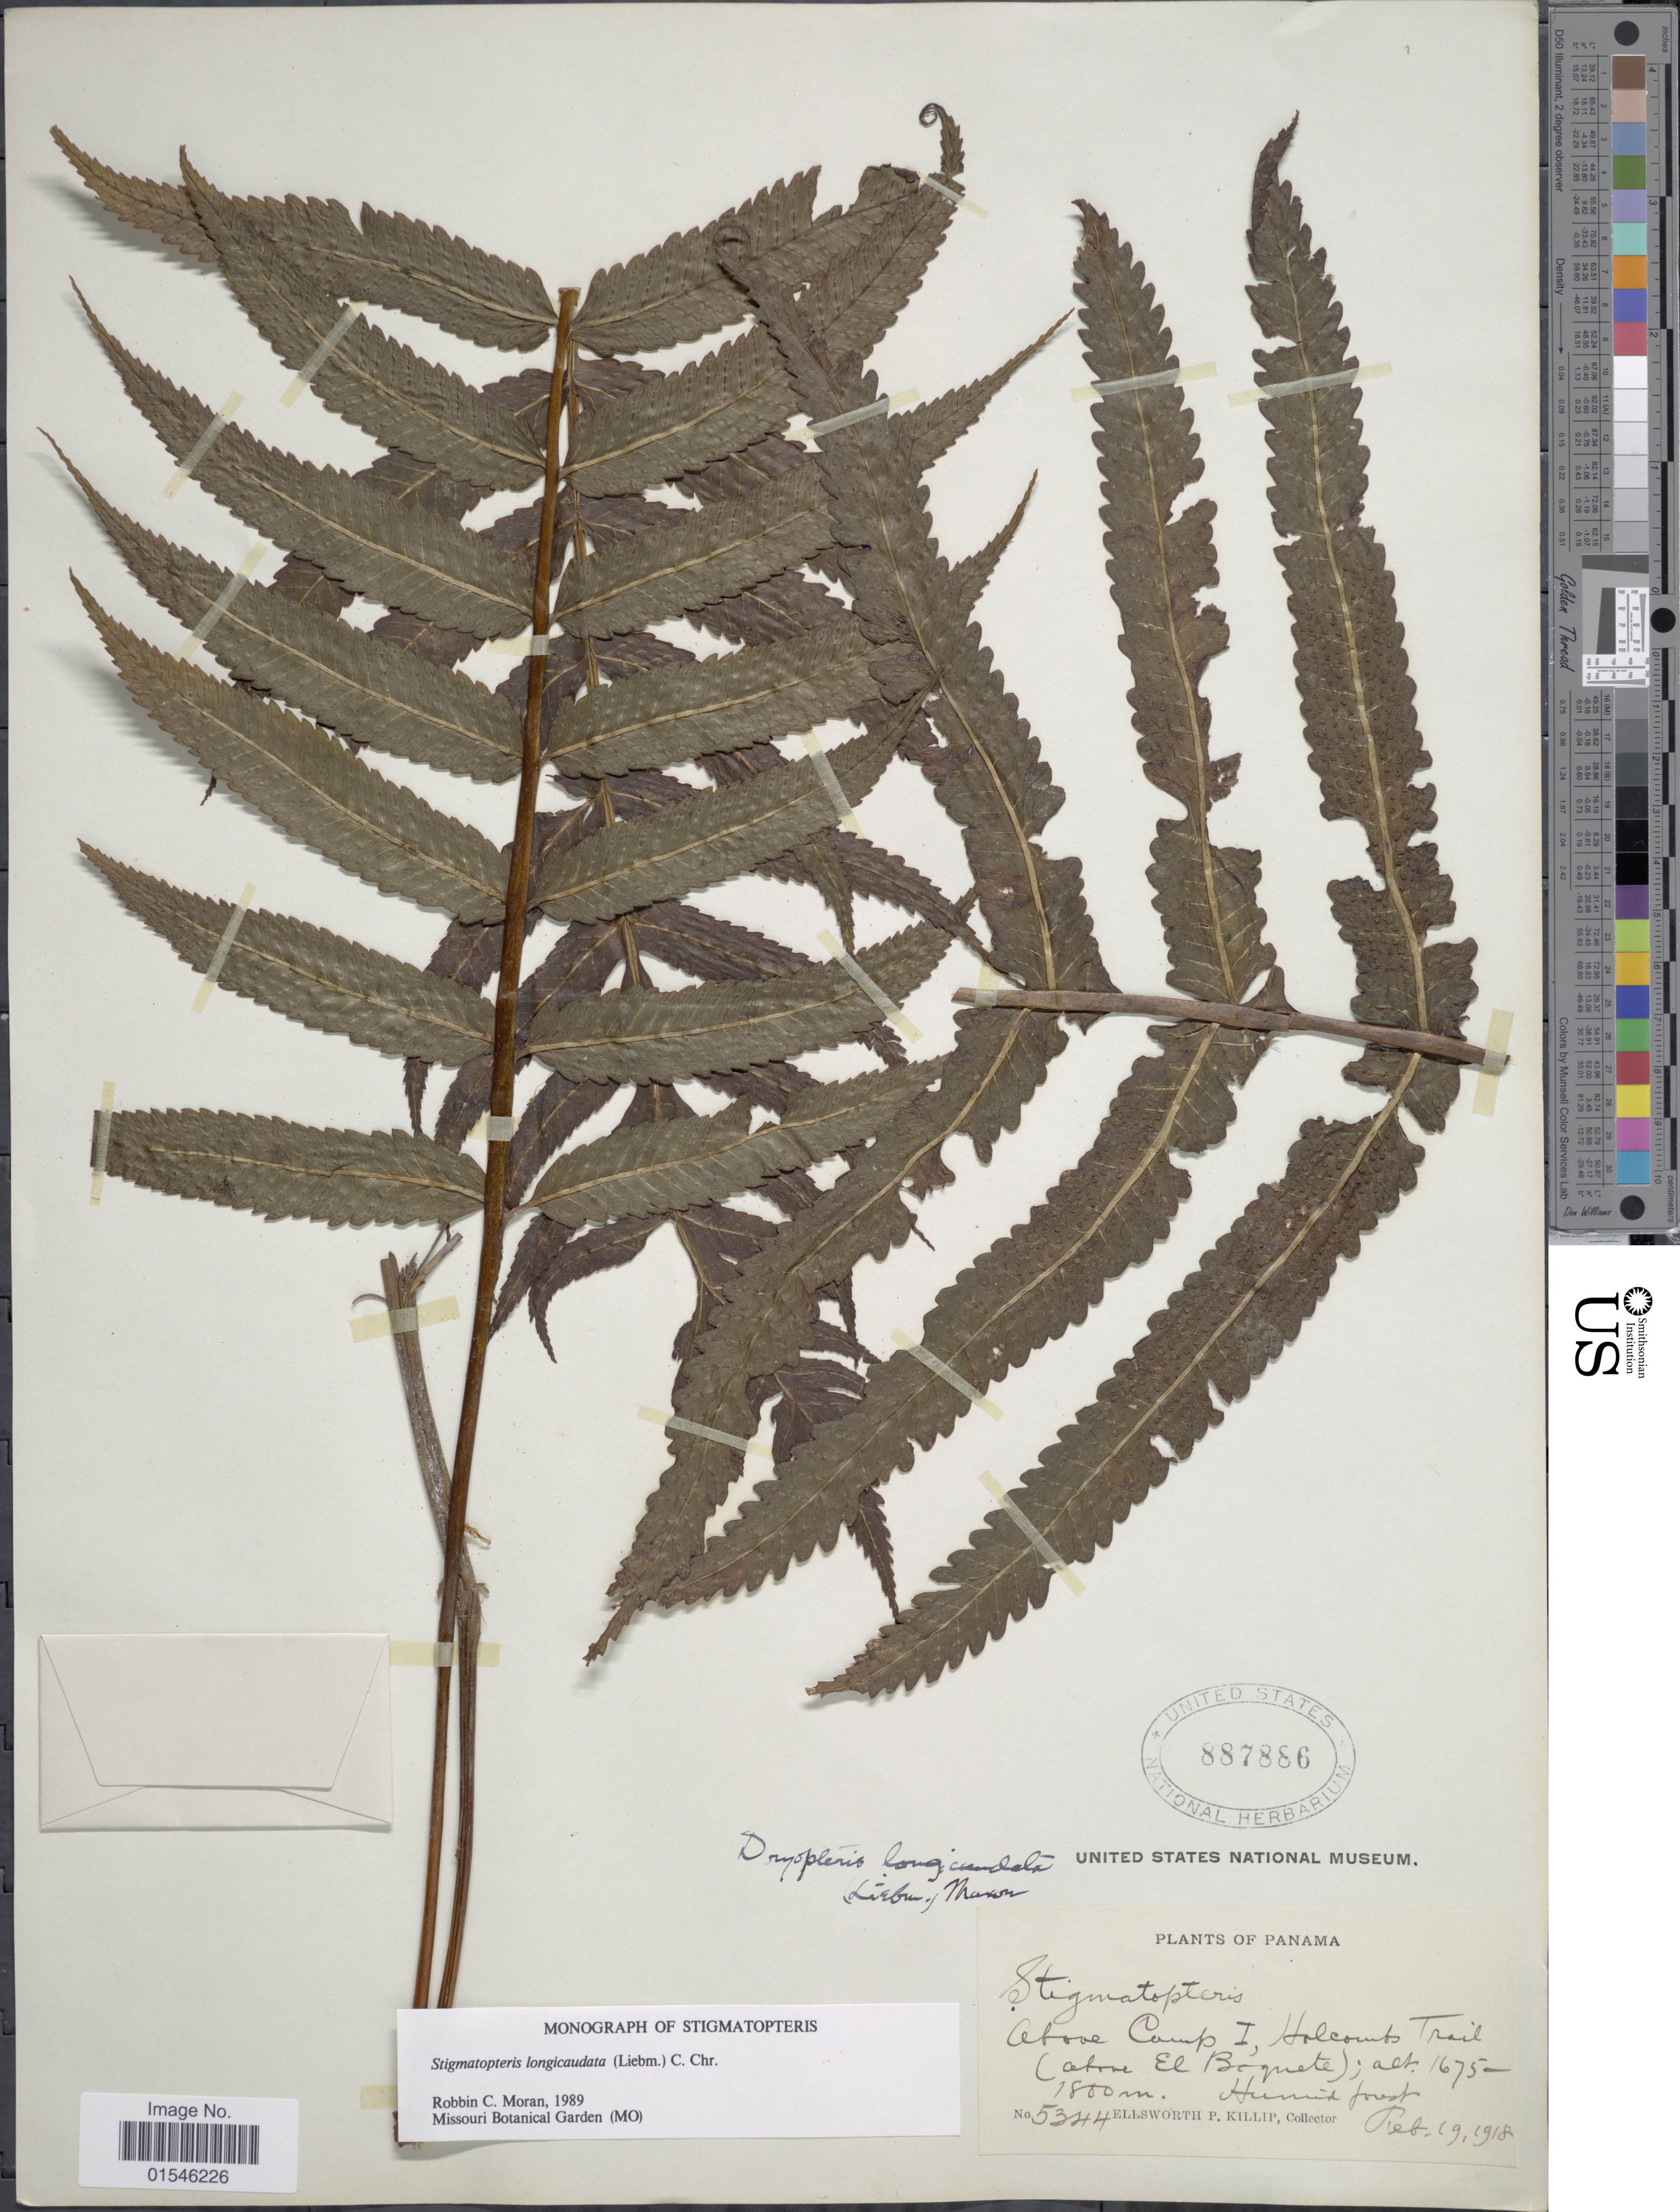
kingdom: Plantae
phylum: Tracheophyta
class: Polypodiopsida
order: Polypodiales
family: Dryopteridaceae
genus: Stigmatopteris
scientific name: Stigmatopteris longicaudata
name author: (Leibm.) C. Chr.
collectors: E. P. Killip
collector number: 5344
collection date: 1918-02-19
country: Panama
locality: Above Camp I, Holcombs Trail (above El Boquete)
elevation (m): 1675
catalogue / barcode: US 887886